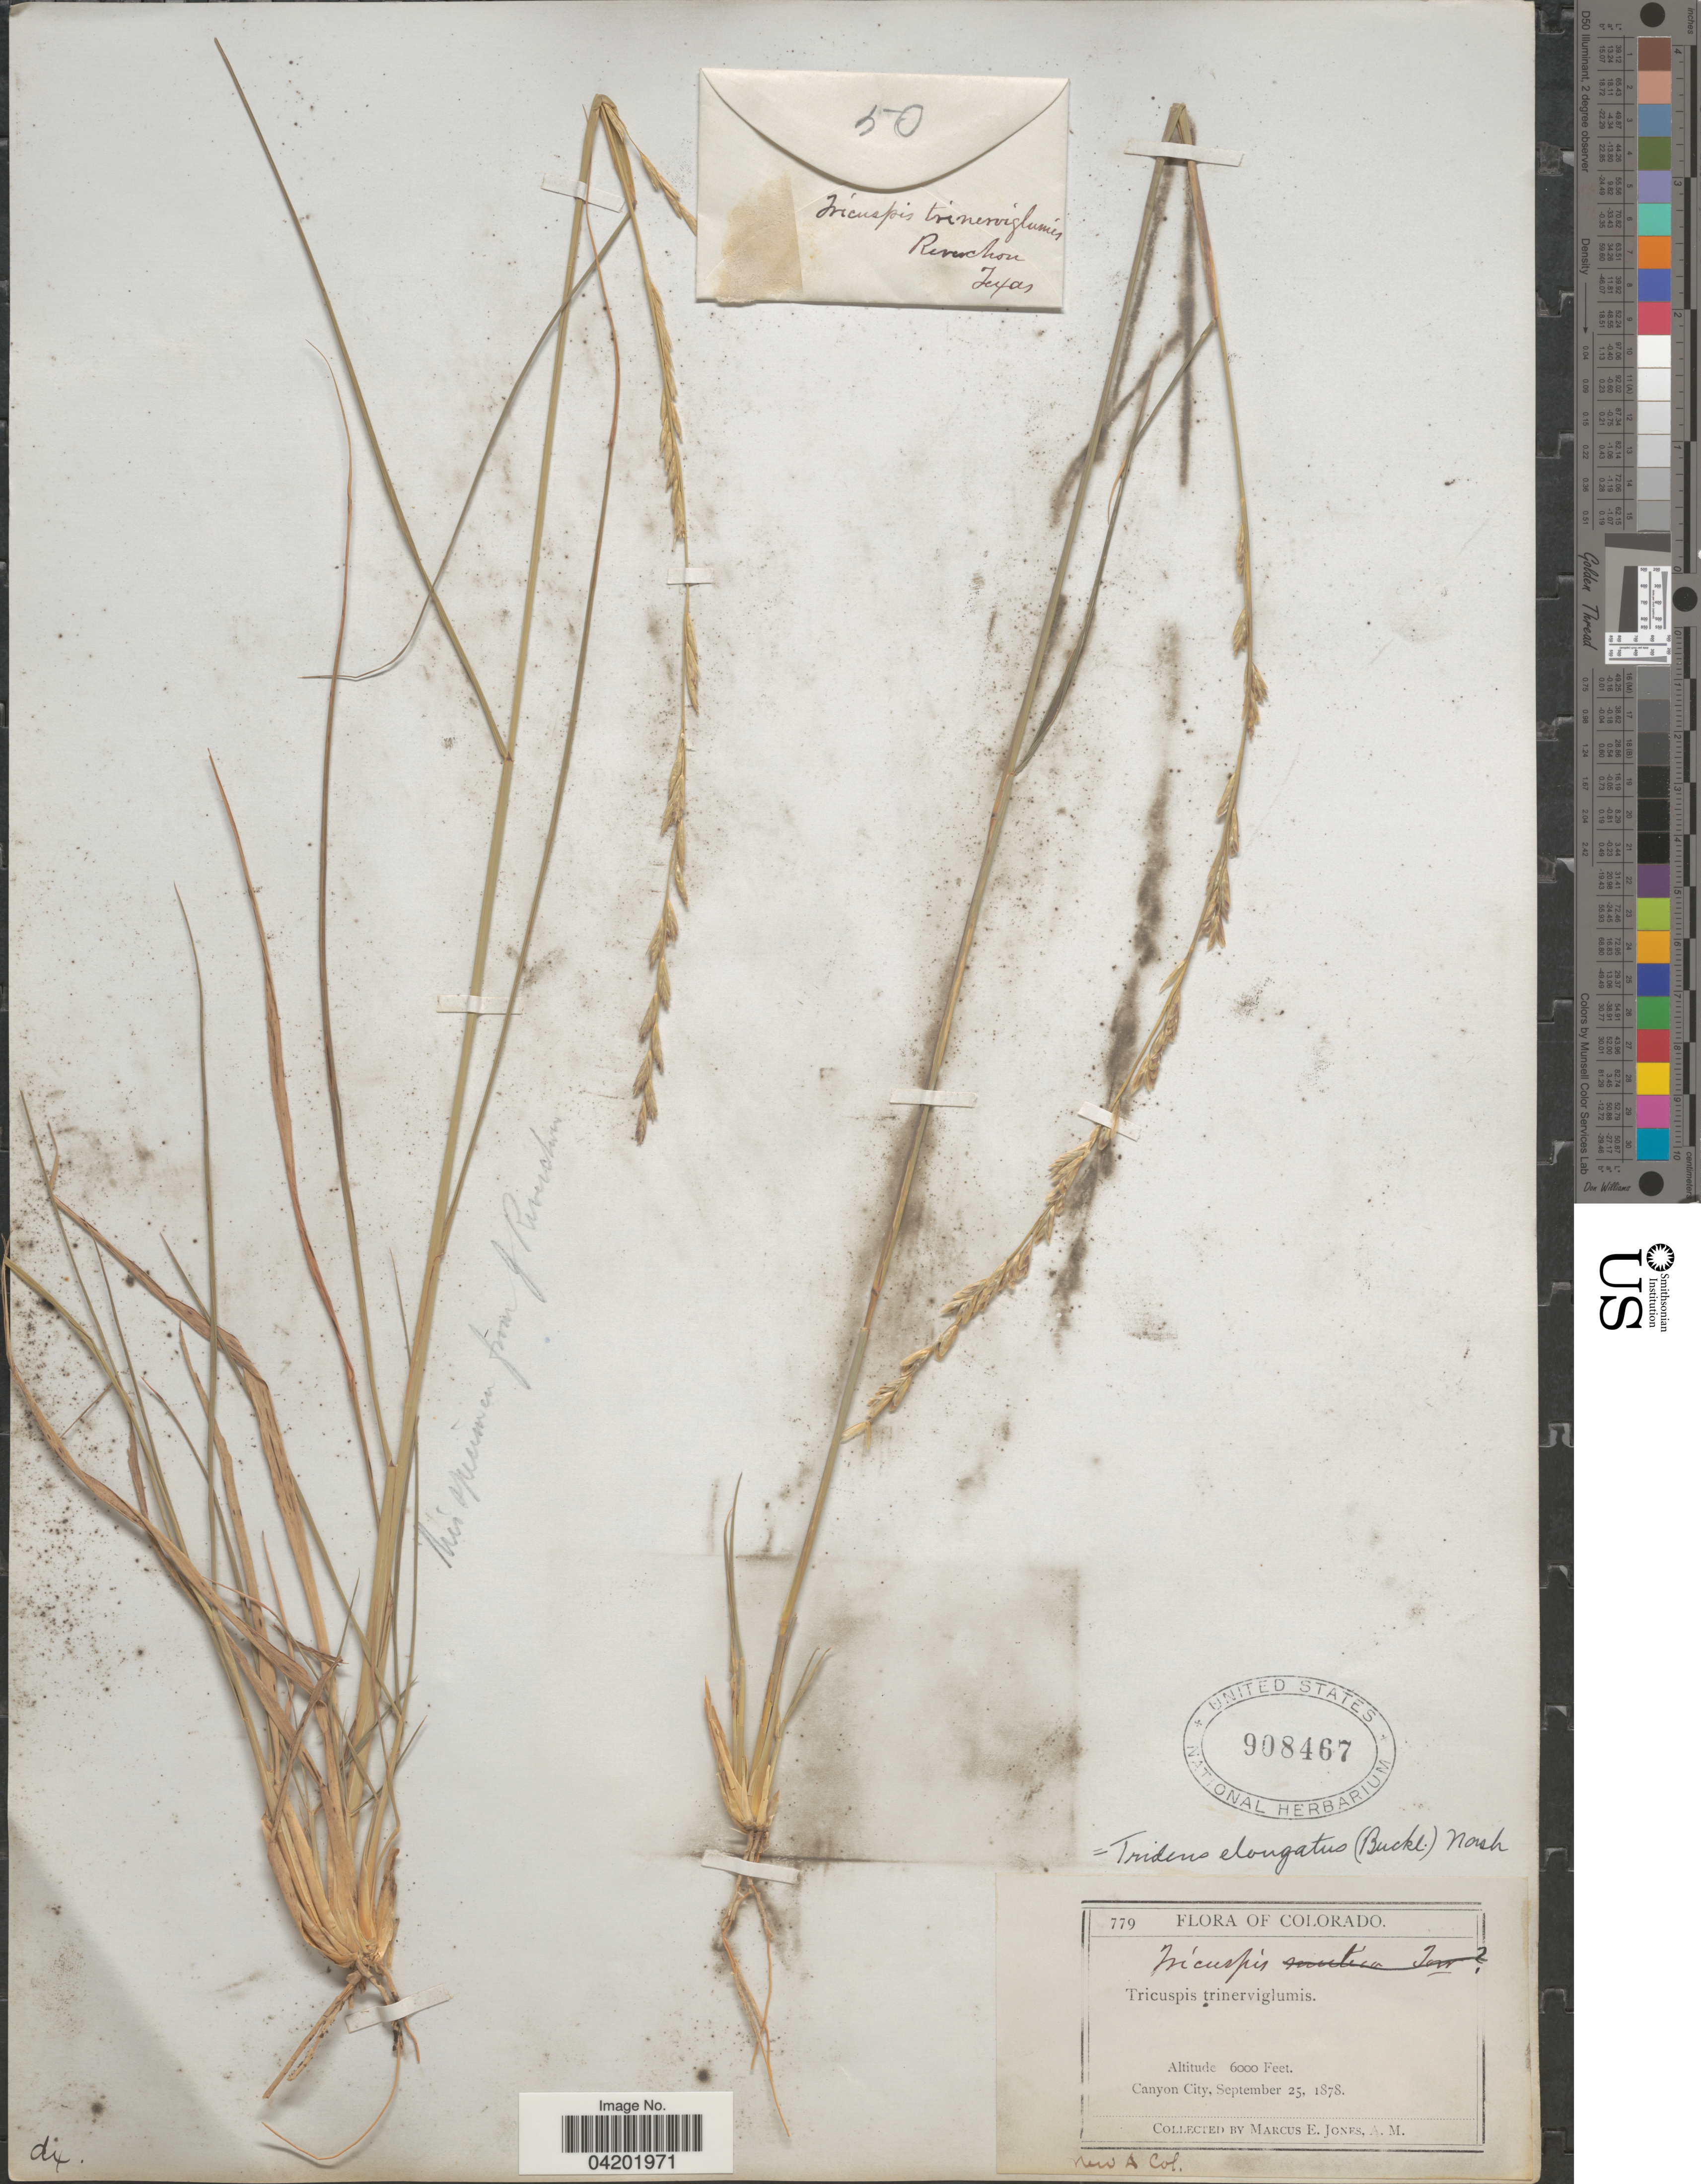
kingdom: Plantae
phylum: Tracheophyta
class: Liliopsida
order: Poales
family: Poaceae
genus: Tridentopsis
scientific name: Tridentopsis mutica var. elongata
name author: P.M. Peterson & Romasch.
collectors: J. Reverchon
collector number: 50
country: United States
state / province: Texas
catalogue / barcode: US 908467-2